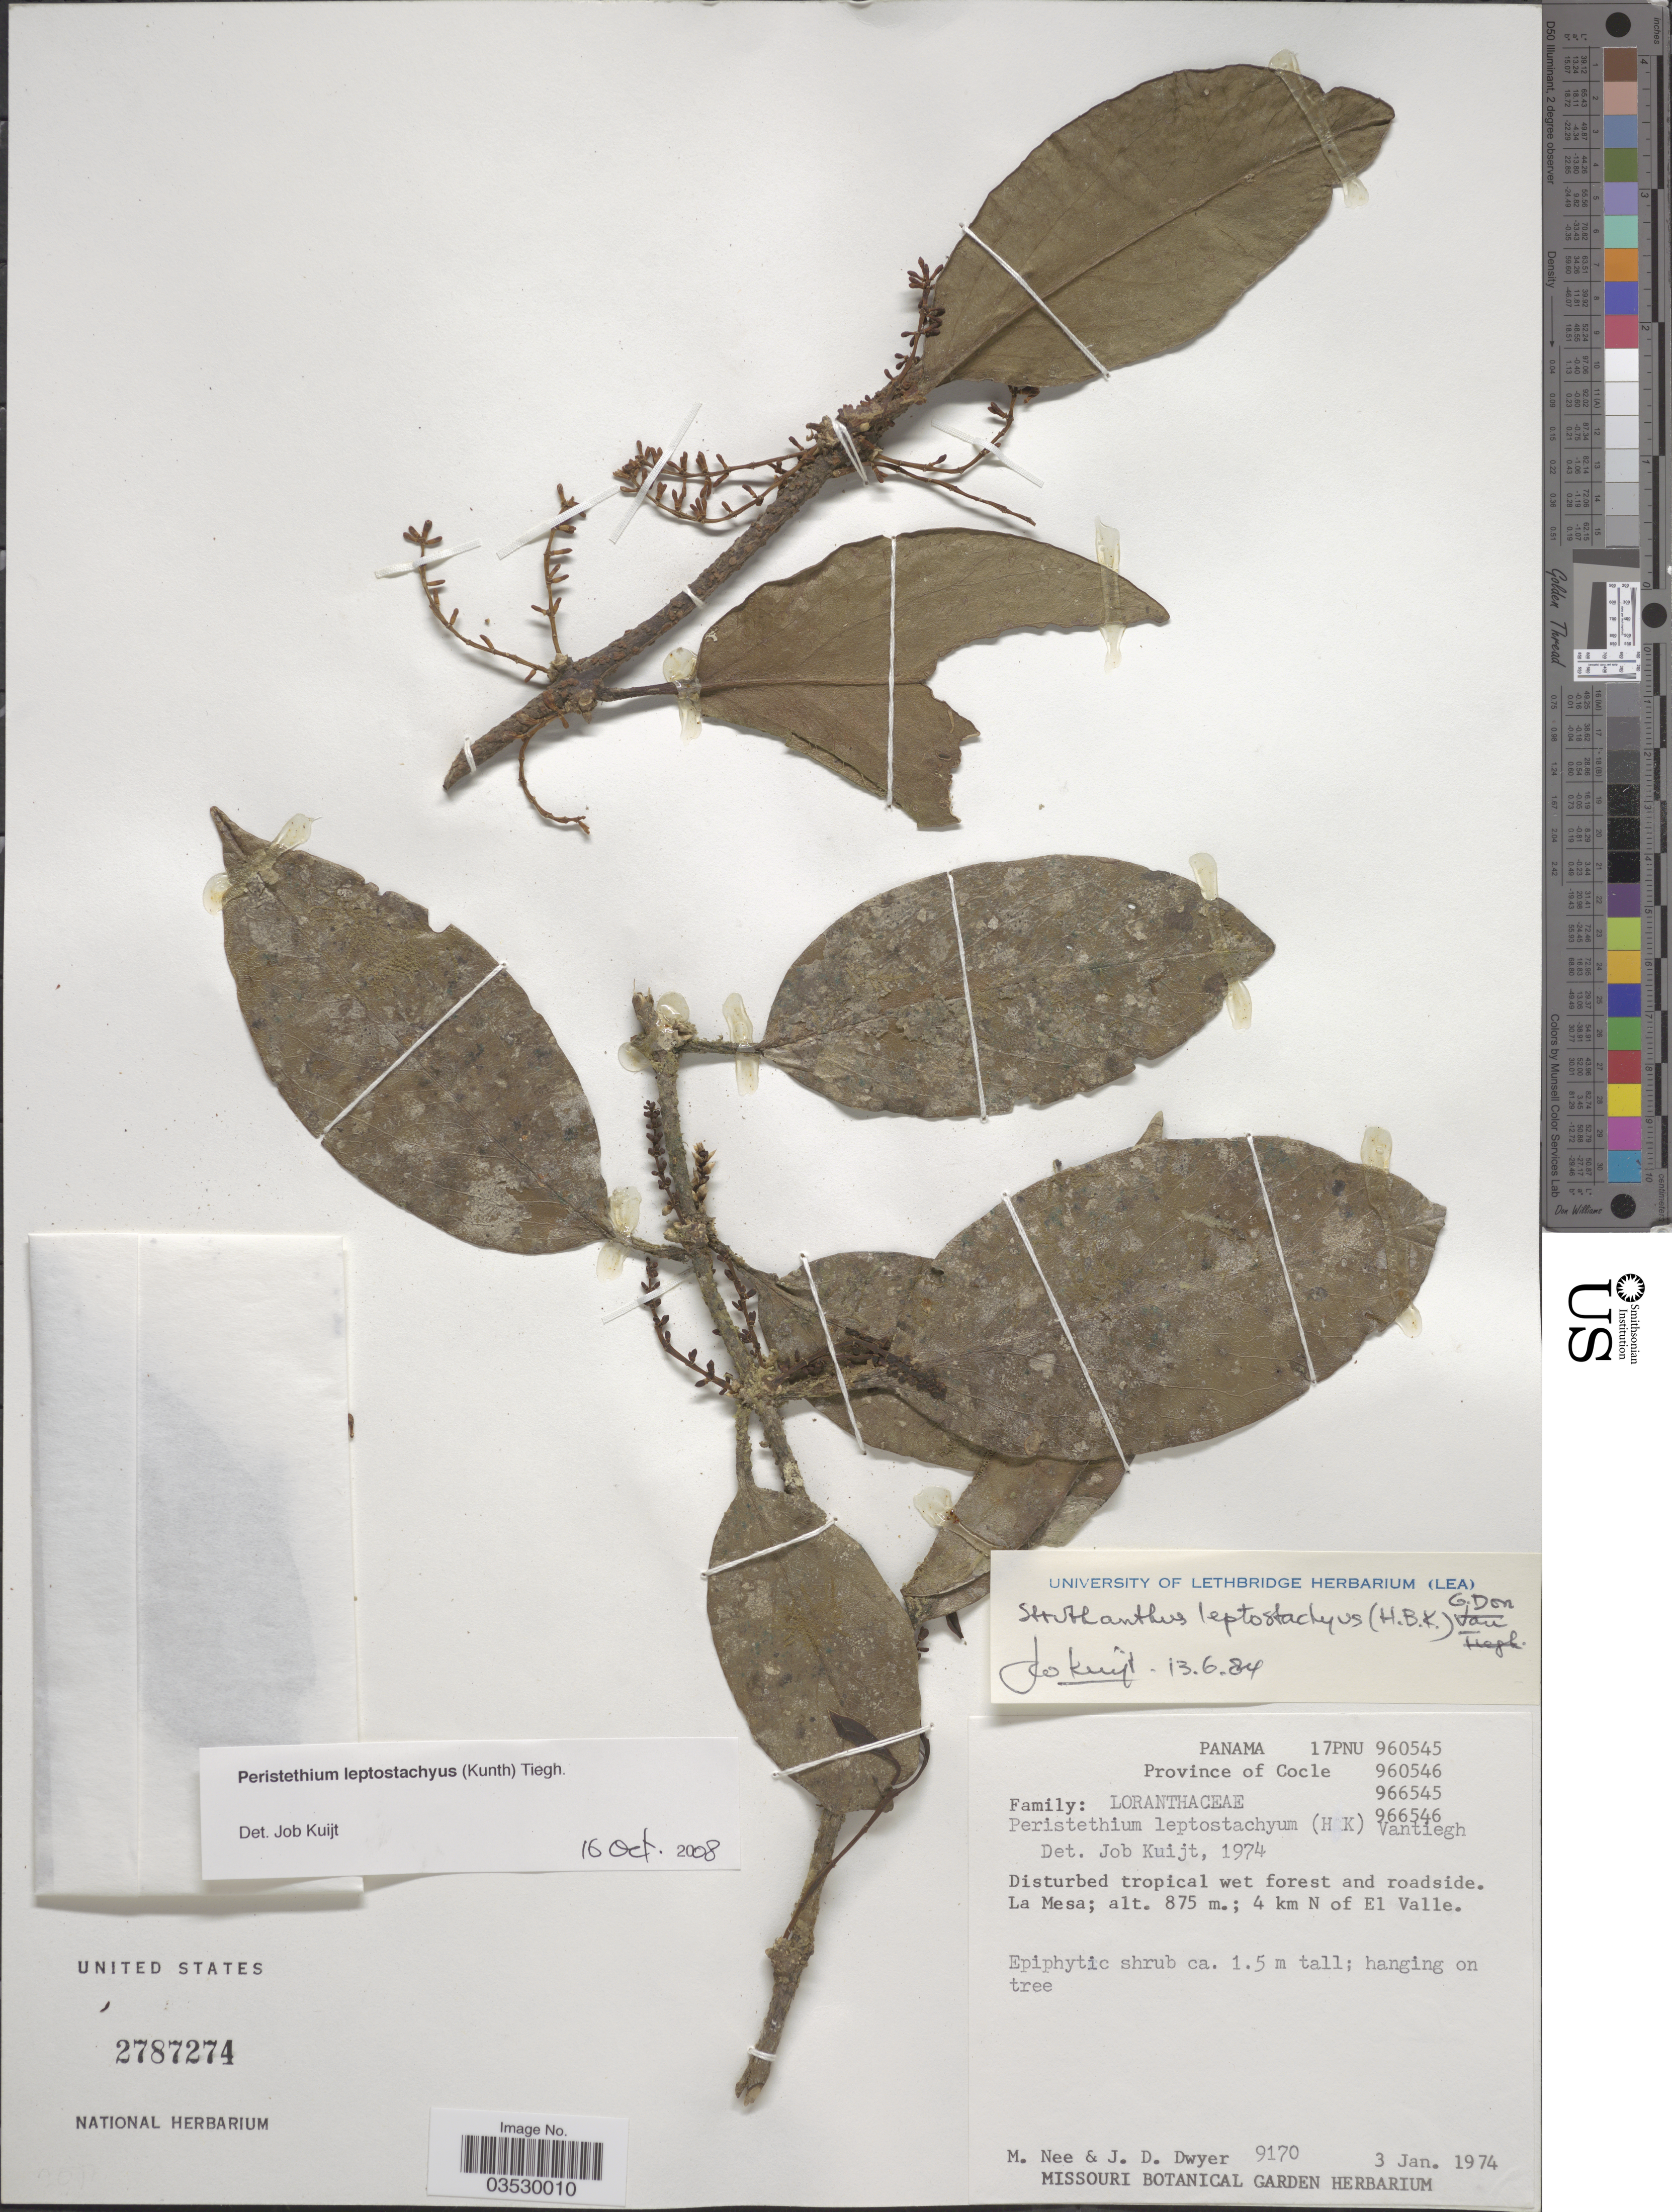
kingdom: Plantae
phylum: Tracheophyta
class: Magnoliopsida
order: Santalales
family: Loranthaceae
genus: Struthanthus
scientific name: Struthanthus leptostachyus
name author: Kunth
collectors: M. Nee & J. D. Dwyer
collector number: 9170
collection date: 1974-01-03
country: Panama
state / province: Coclé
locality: La Mesa; 4 km N of El Valle.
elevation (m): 875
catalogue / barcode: US 2787274